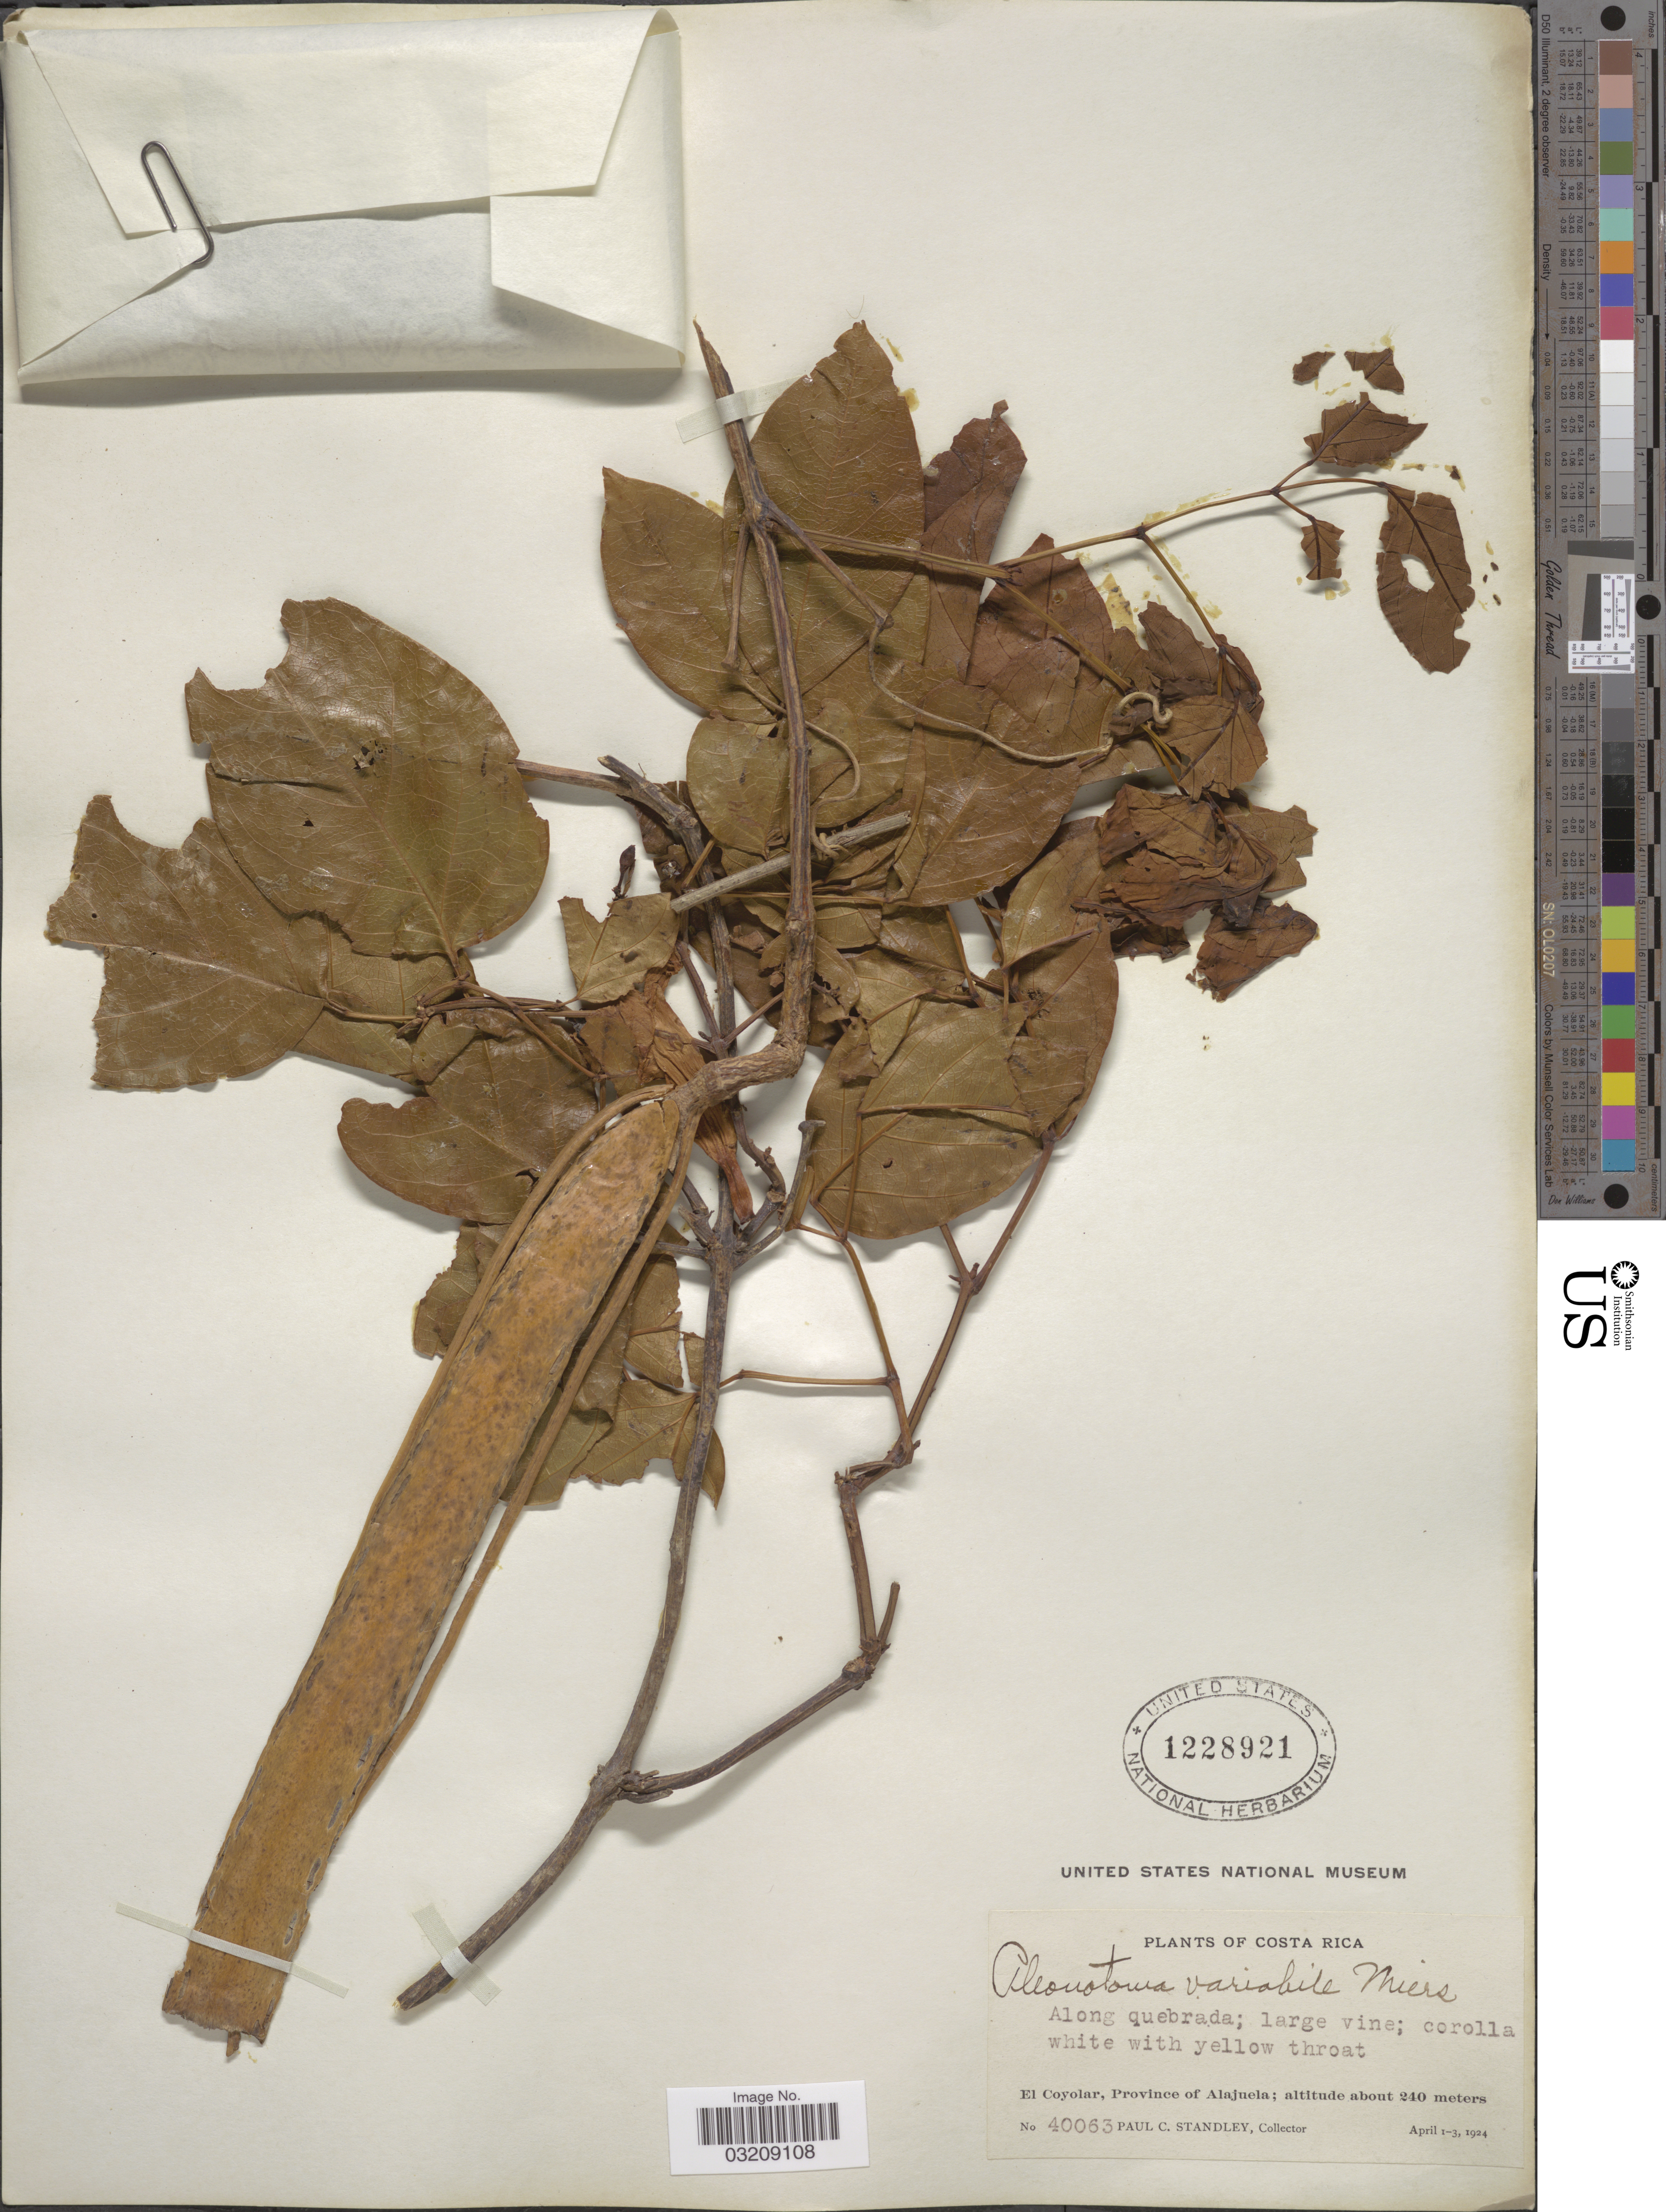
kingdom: Plantae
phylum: Tracheophyta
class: Magnoliopsida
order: Lamiales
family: Bignoniaceae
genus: Pleonotoma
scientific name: Pleonotoma variabilis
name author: (Jacq.) Miers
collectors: P. C. Standley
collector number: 40063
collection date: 1924-04-01/1924-04-03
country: Costa Rica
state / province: Alajuela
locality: Along quebrada. El Coyolar.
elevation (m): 240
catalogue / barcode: US 1228921